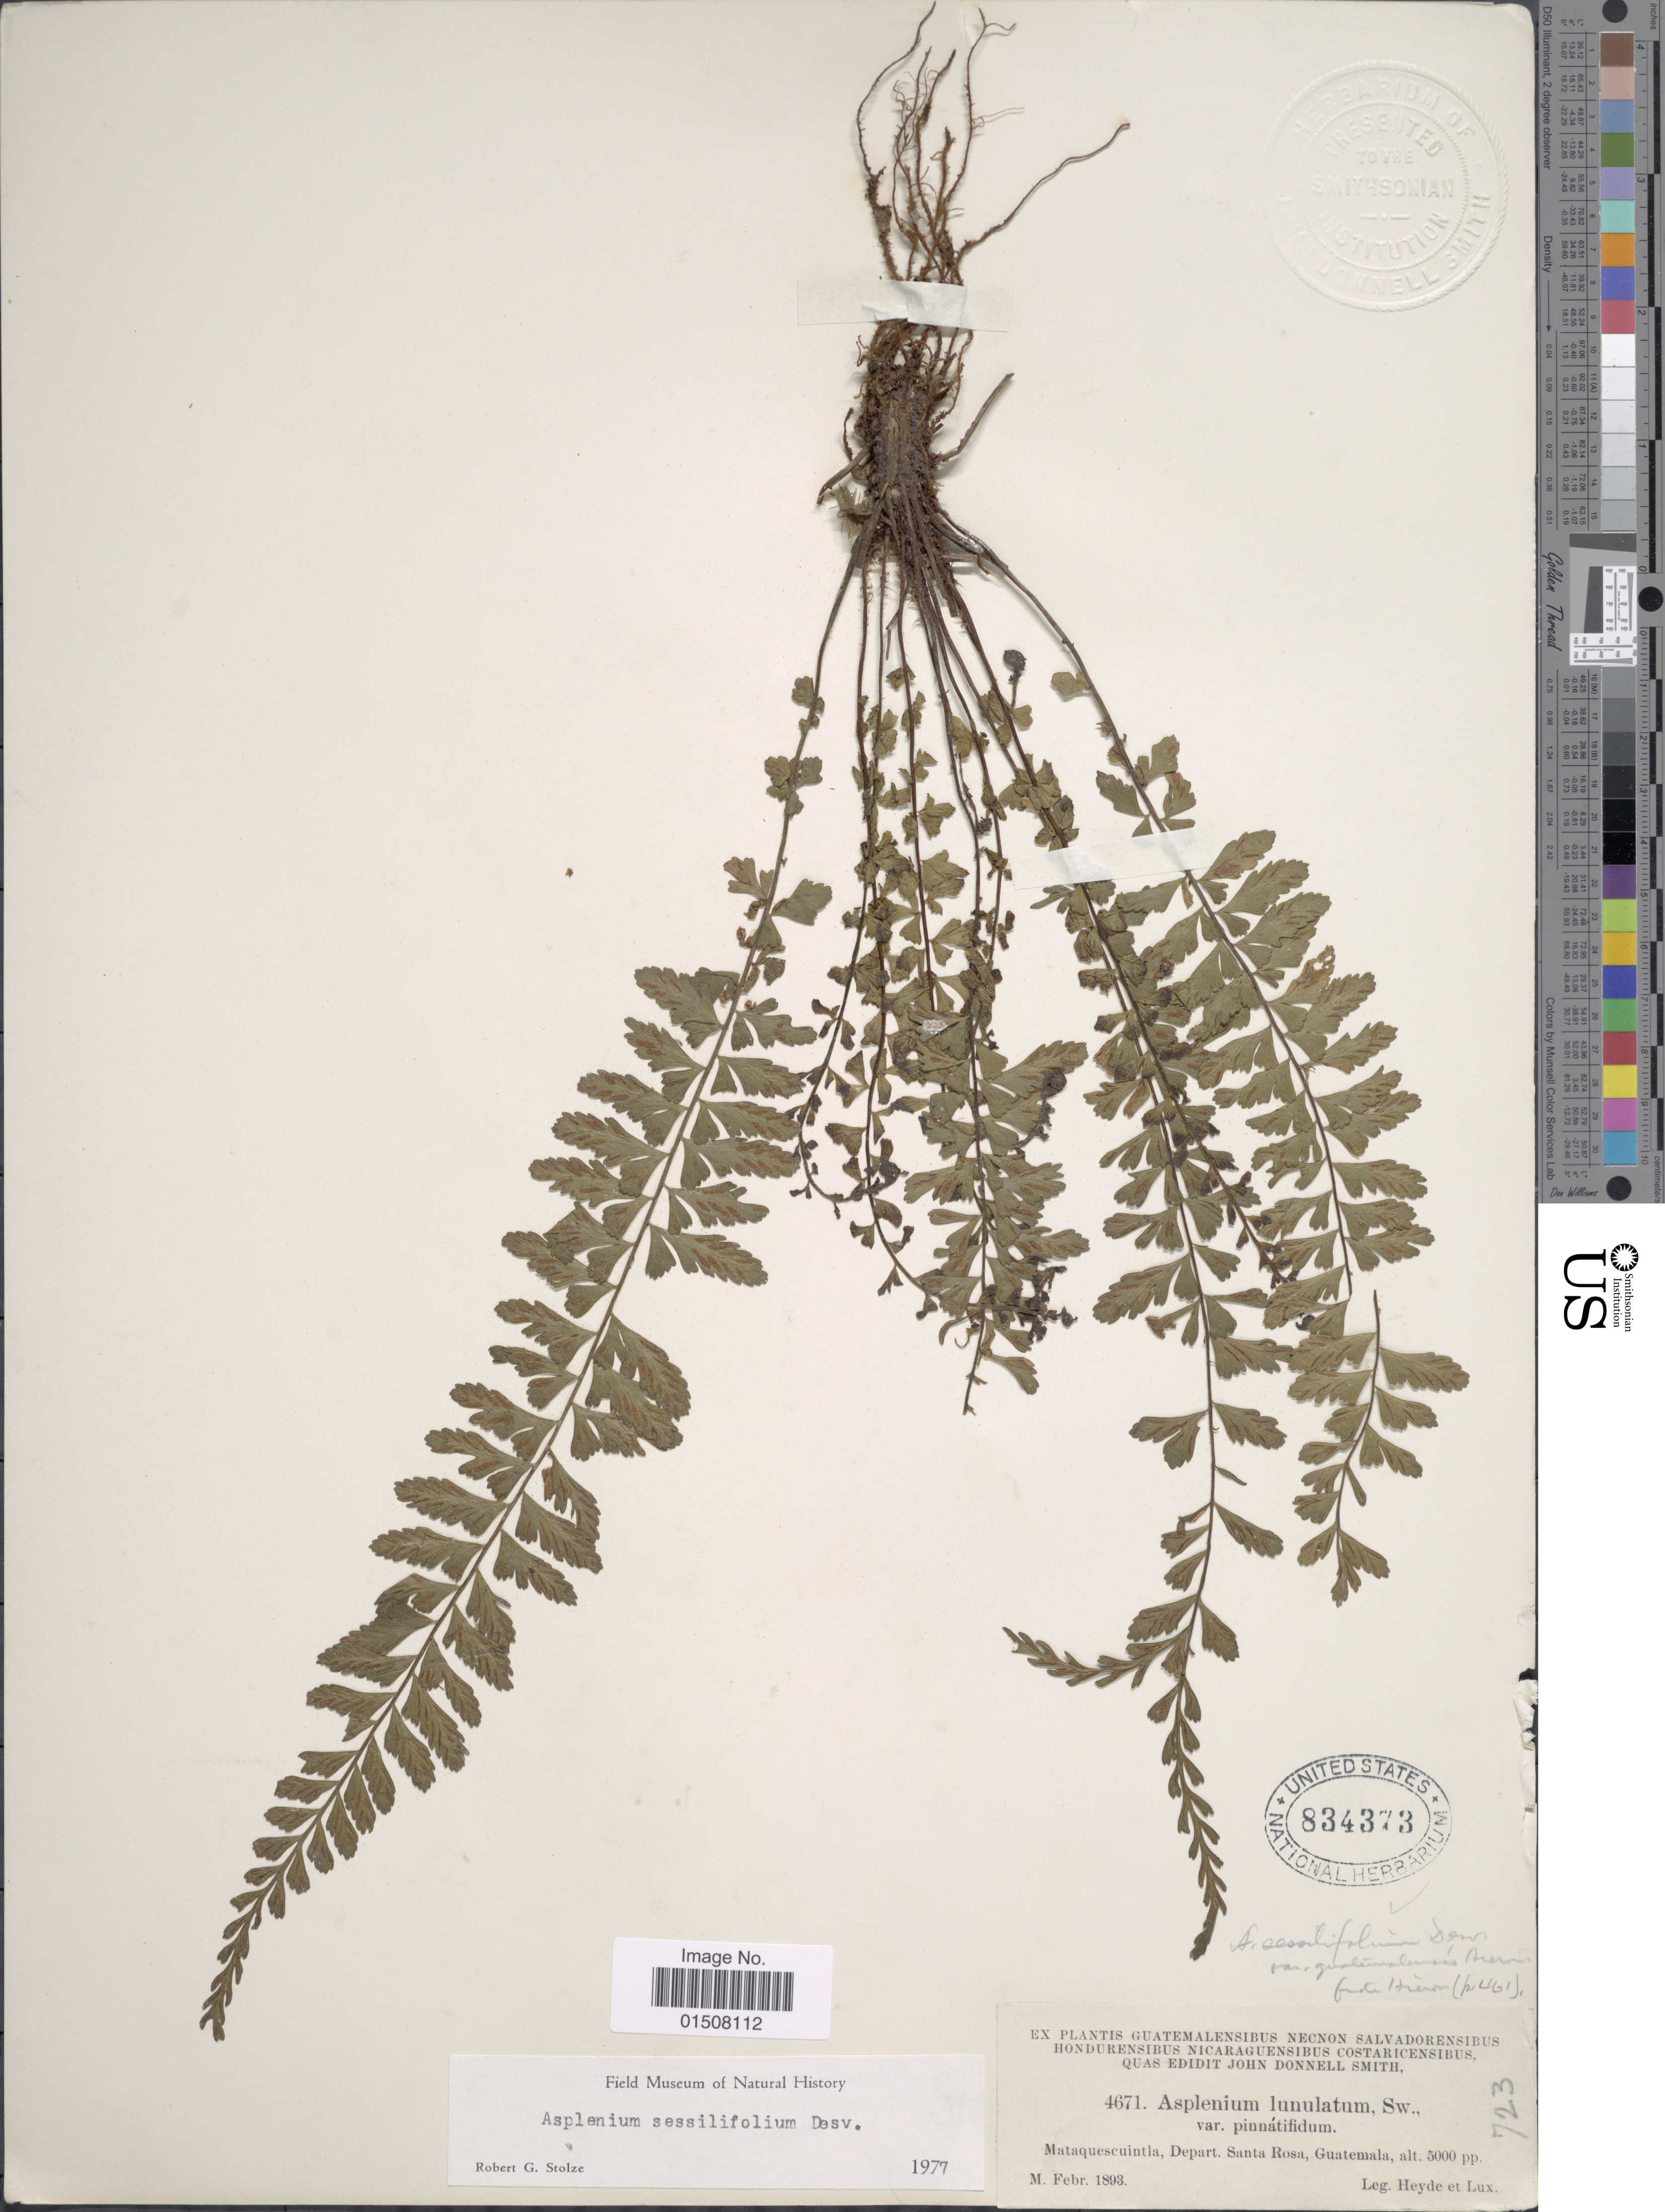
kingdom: Plantae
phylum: Tracheophyta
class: Polypodiopsida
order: Polypodiales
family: Aspleniaceae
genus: Asplenium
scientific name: Asplenium sessilifolium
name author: Desv.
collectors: Heyde & Lux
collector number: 4671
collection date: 1893-02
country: Guatemala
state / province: Santa Rosa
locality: Mataquescuintla, Depart. Santa Rosa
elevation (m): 1524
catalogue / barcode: US 834373